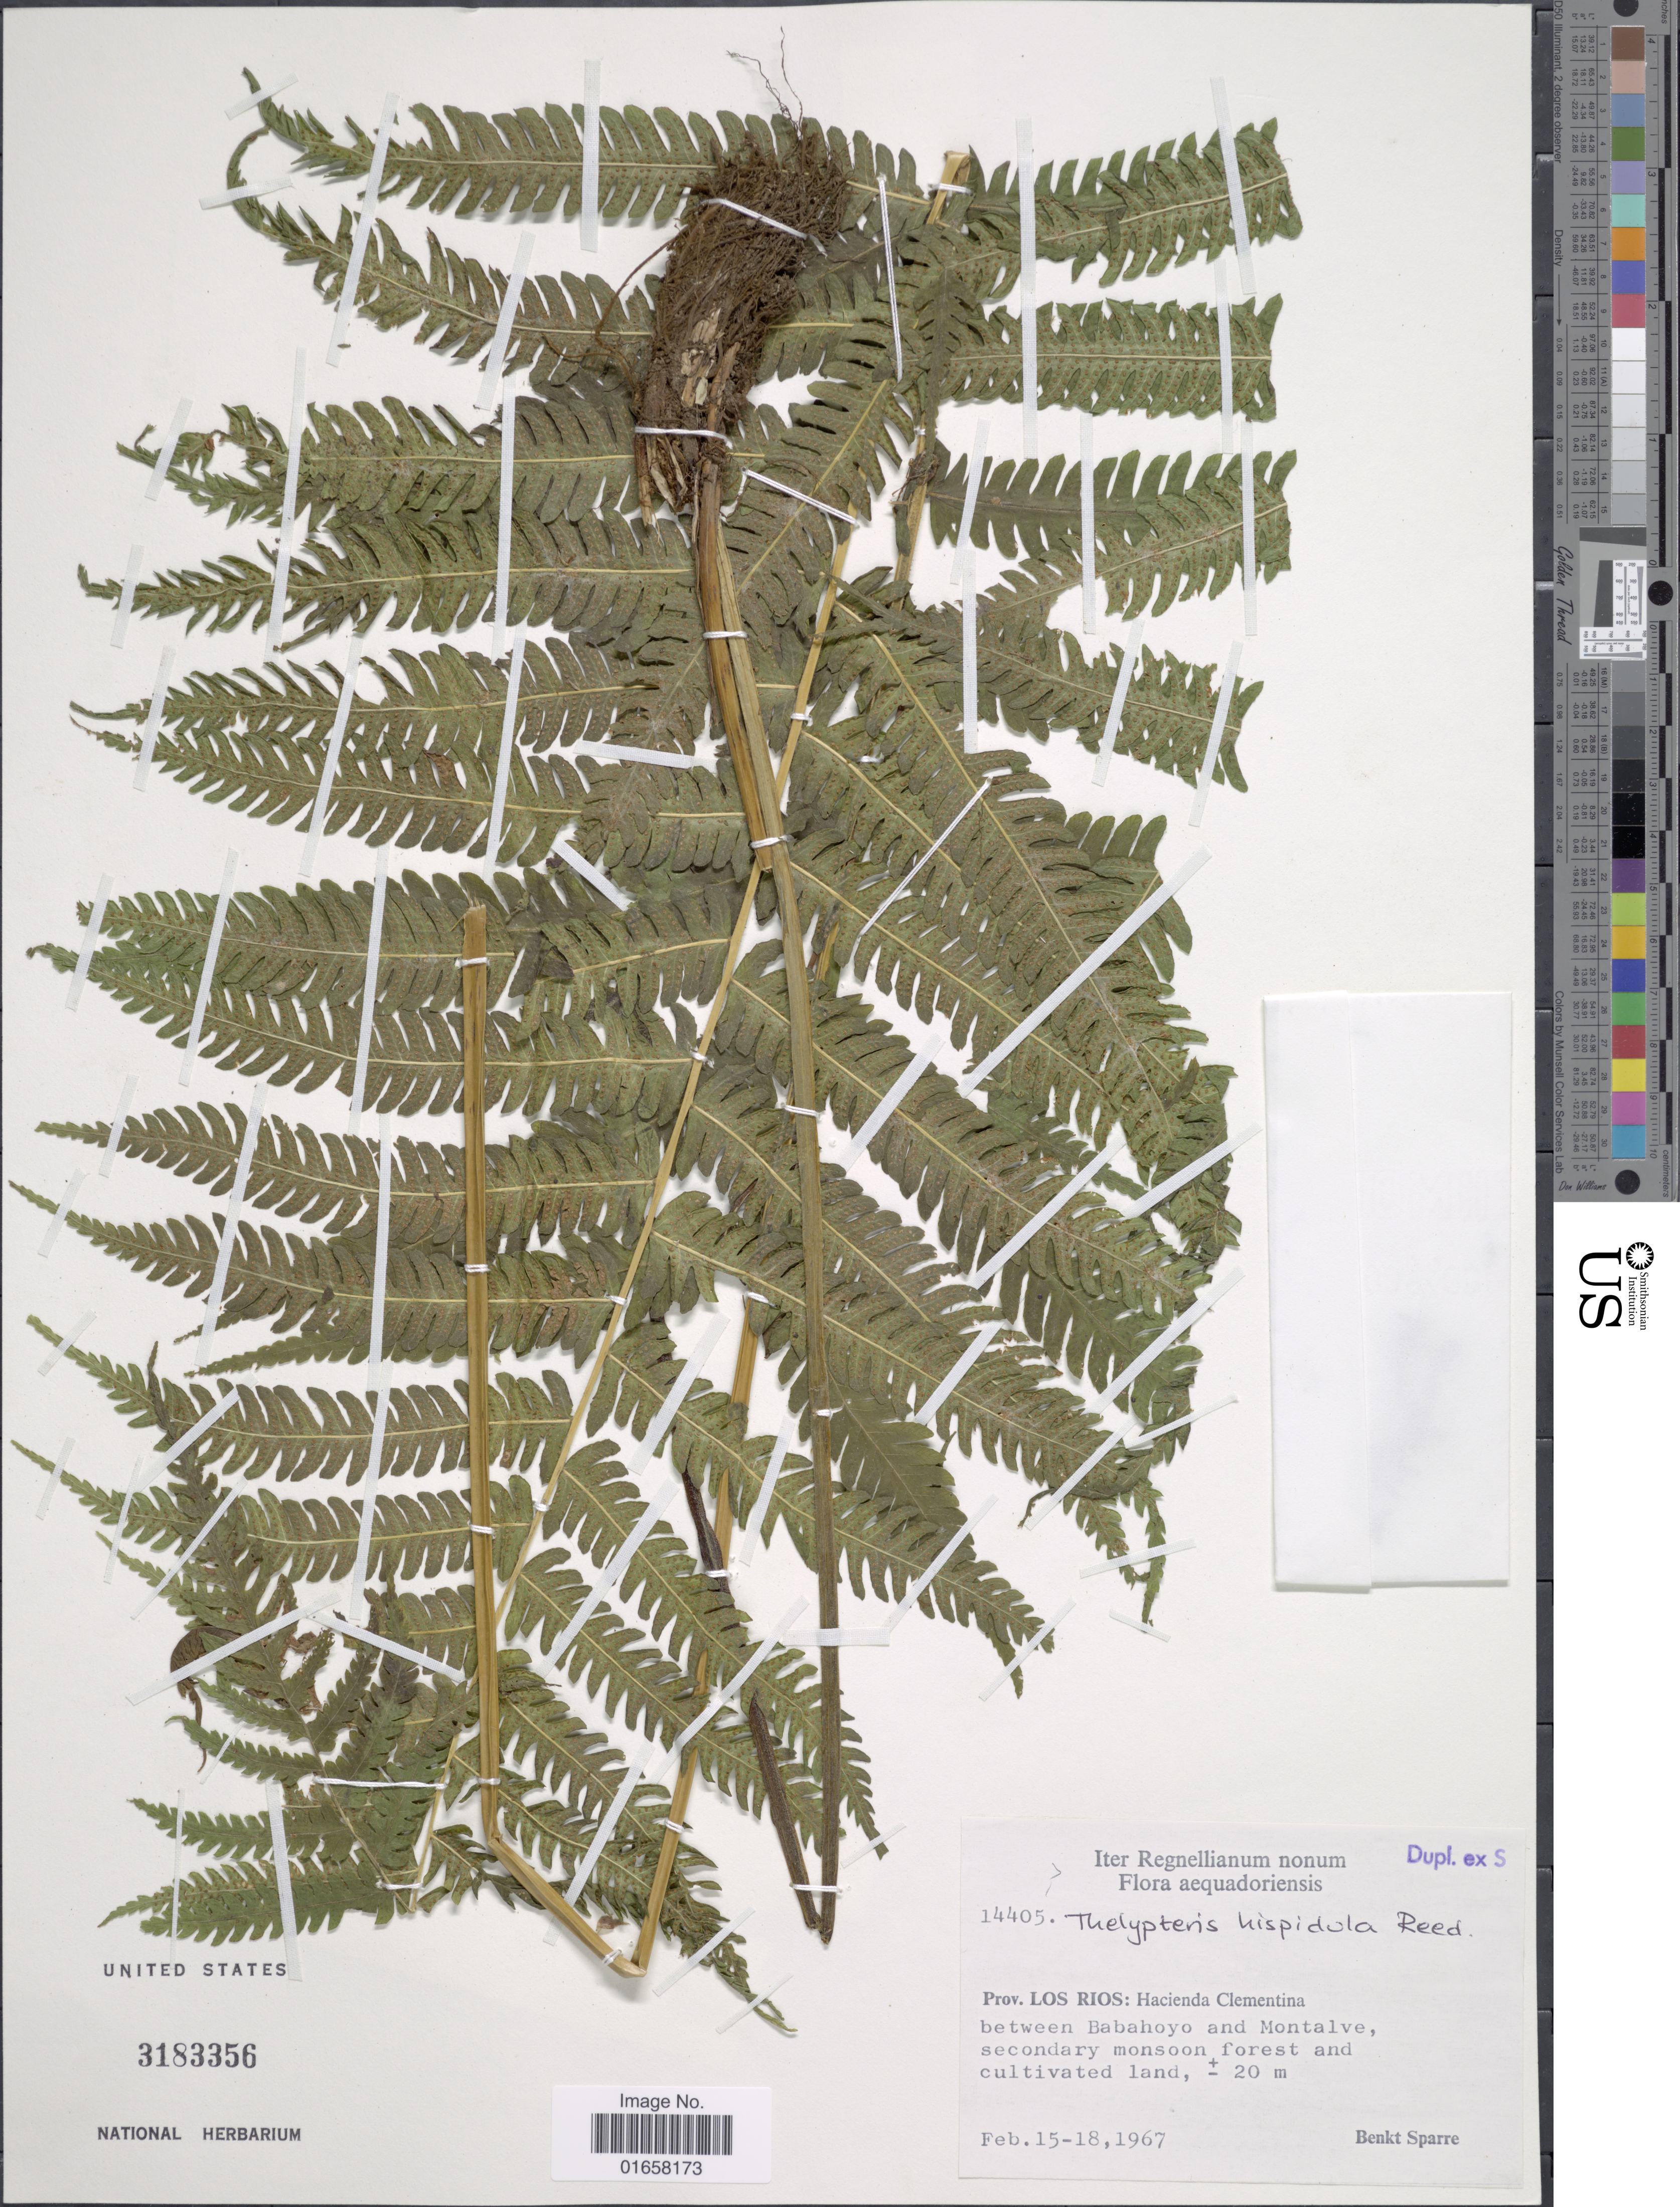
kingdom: Plantae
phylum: Tracheophyta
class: Polypodiopsida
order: Polypodiales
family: Thelypteridaceae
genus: Christella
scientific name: Christella hispidula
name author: (Decne.) Holttum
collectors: B. Sparre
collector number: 14405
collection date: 1967-02-15/1967-02-18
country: Ecuador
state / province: Los Ríos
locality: Hacienda Clementina, between Babahoyo and Montalve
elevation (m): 20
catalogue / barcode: US 3183356